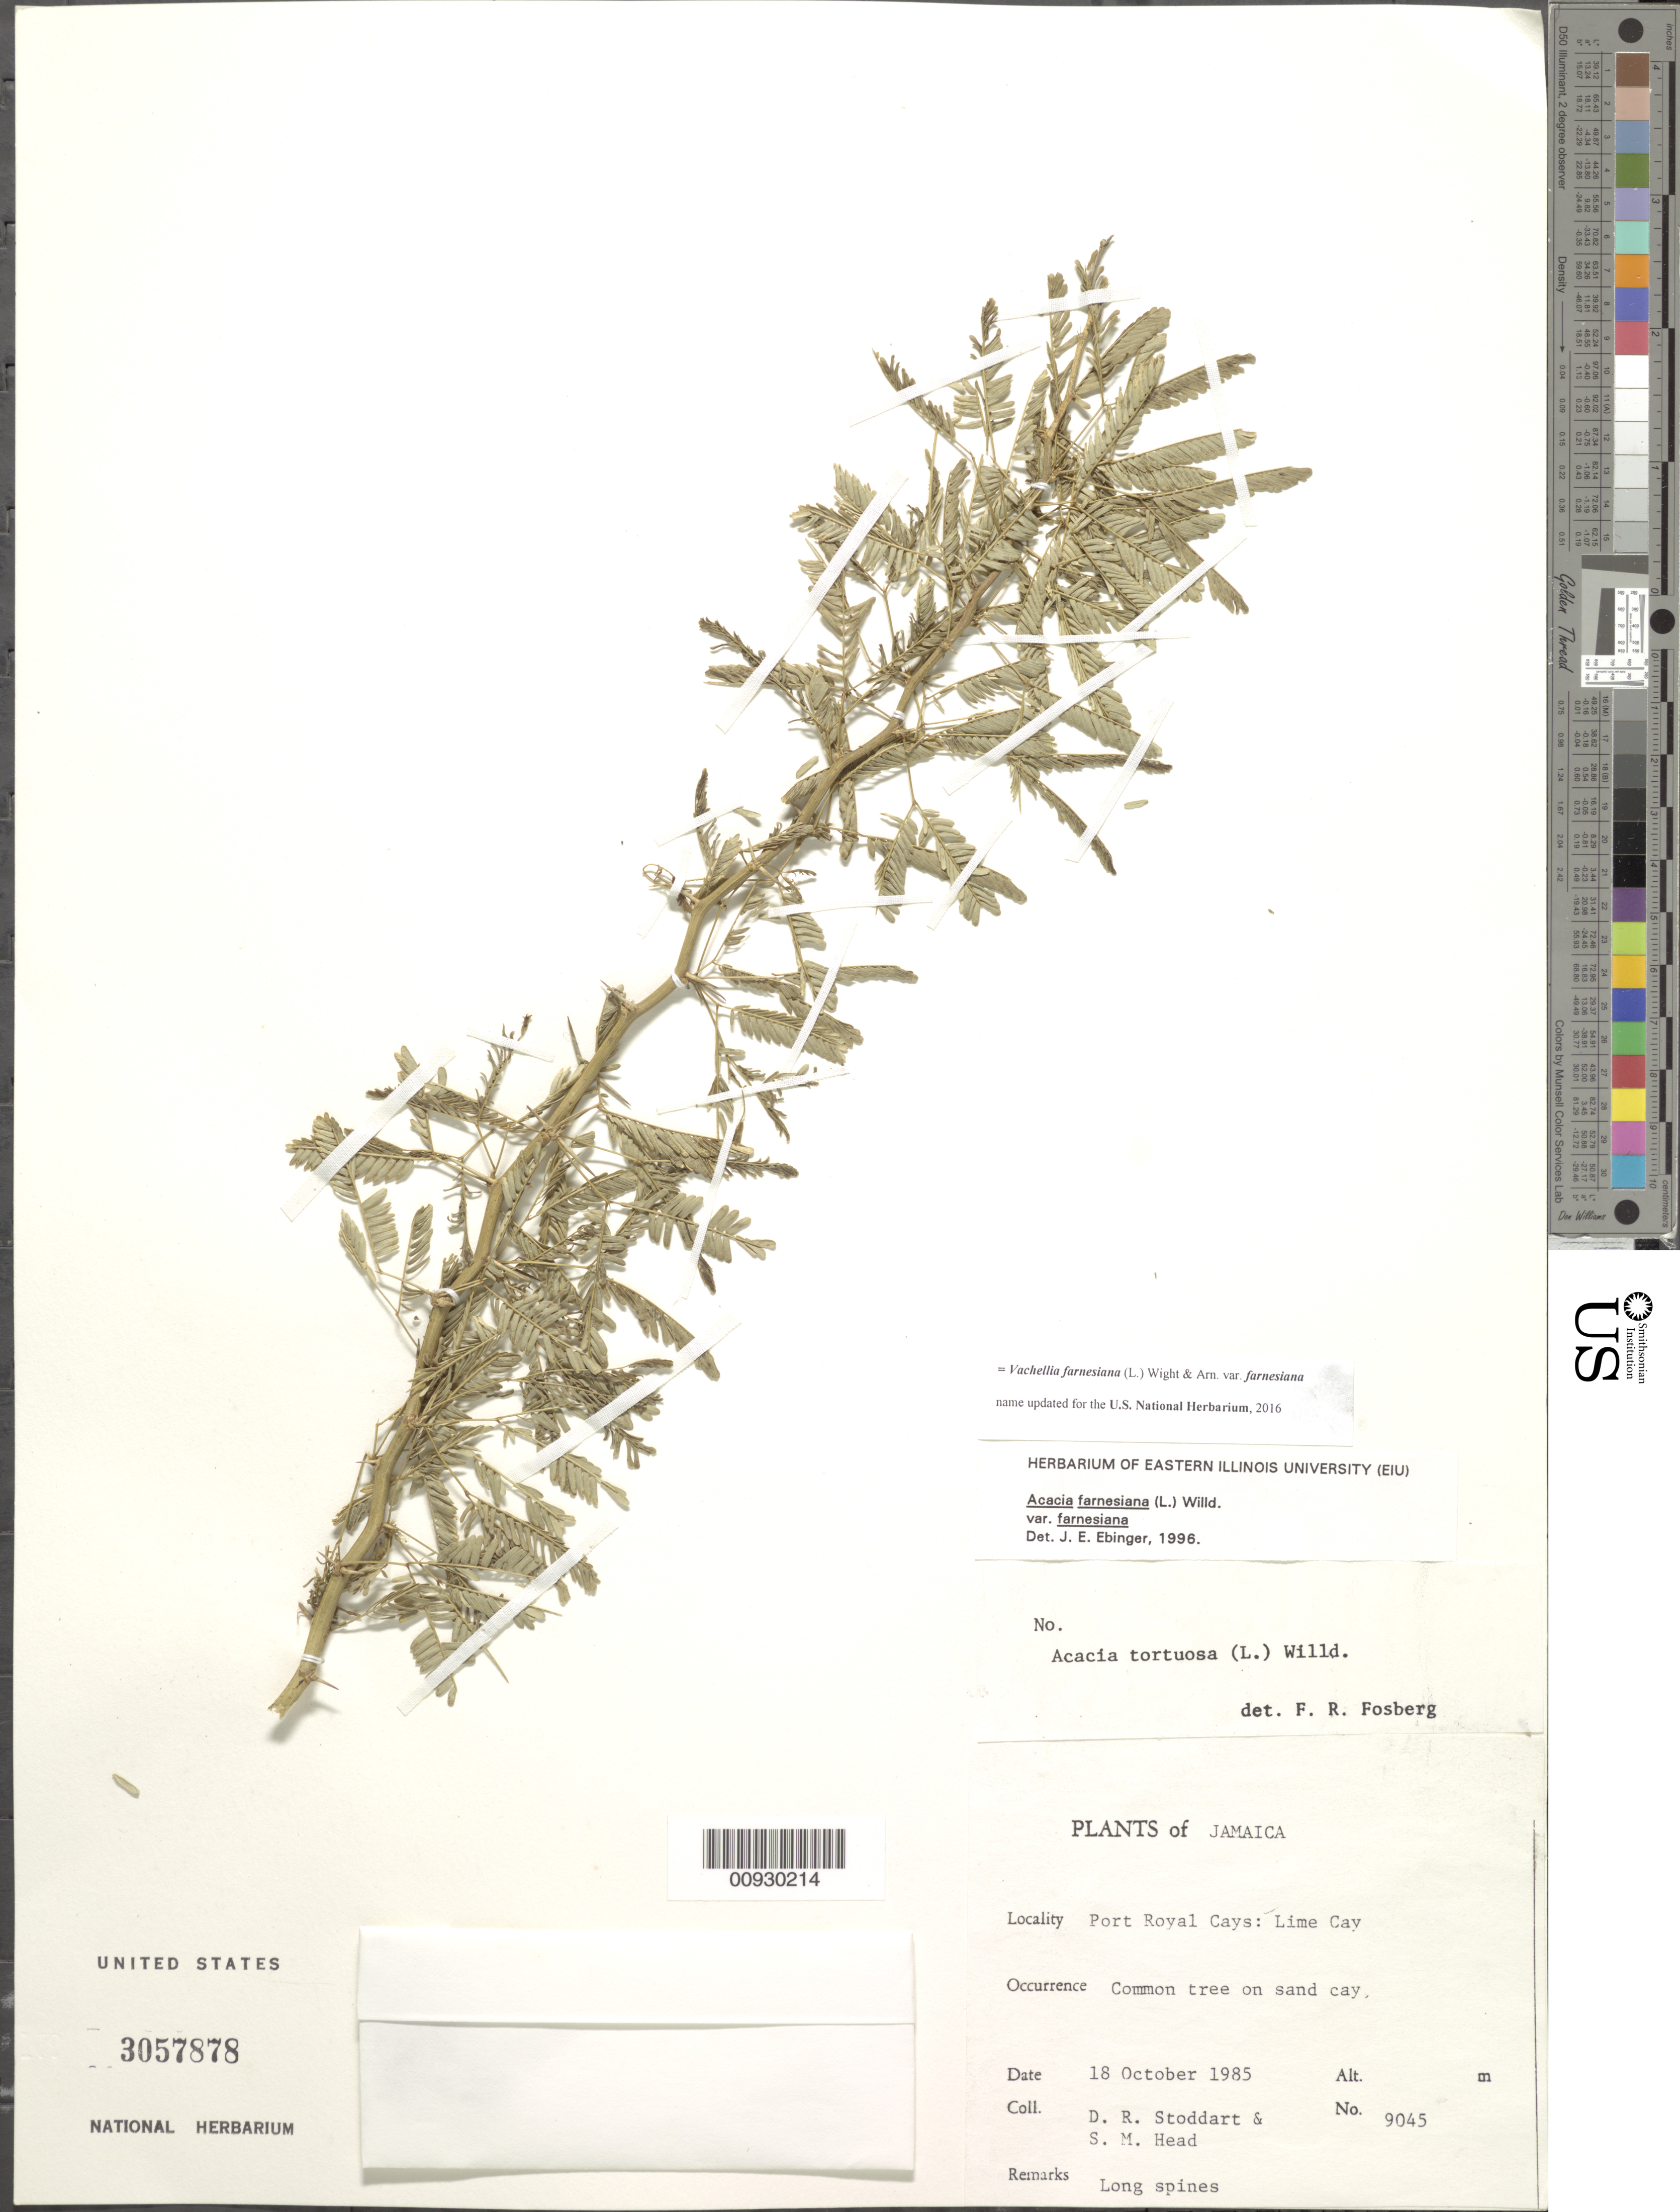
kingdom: Plantae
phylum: Tracheophyta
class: Magnoliopsida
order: Fabales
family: Fabaceae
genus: Vachellia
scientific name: Vachellia farnesiana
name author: (L.) Wight & Arn.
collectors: D. R. Stoddart & S. Head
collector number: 9045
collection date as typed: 18 Oct 1985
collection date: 1985-10-18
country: Jamaica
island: Jamaica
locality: Port Royal Cays: Lime Cay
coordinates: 0 N, 0 E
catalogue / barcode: US 3057878